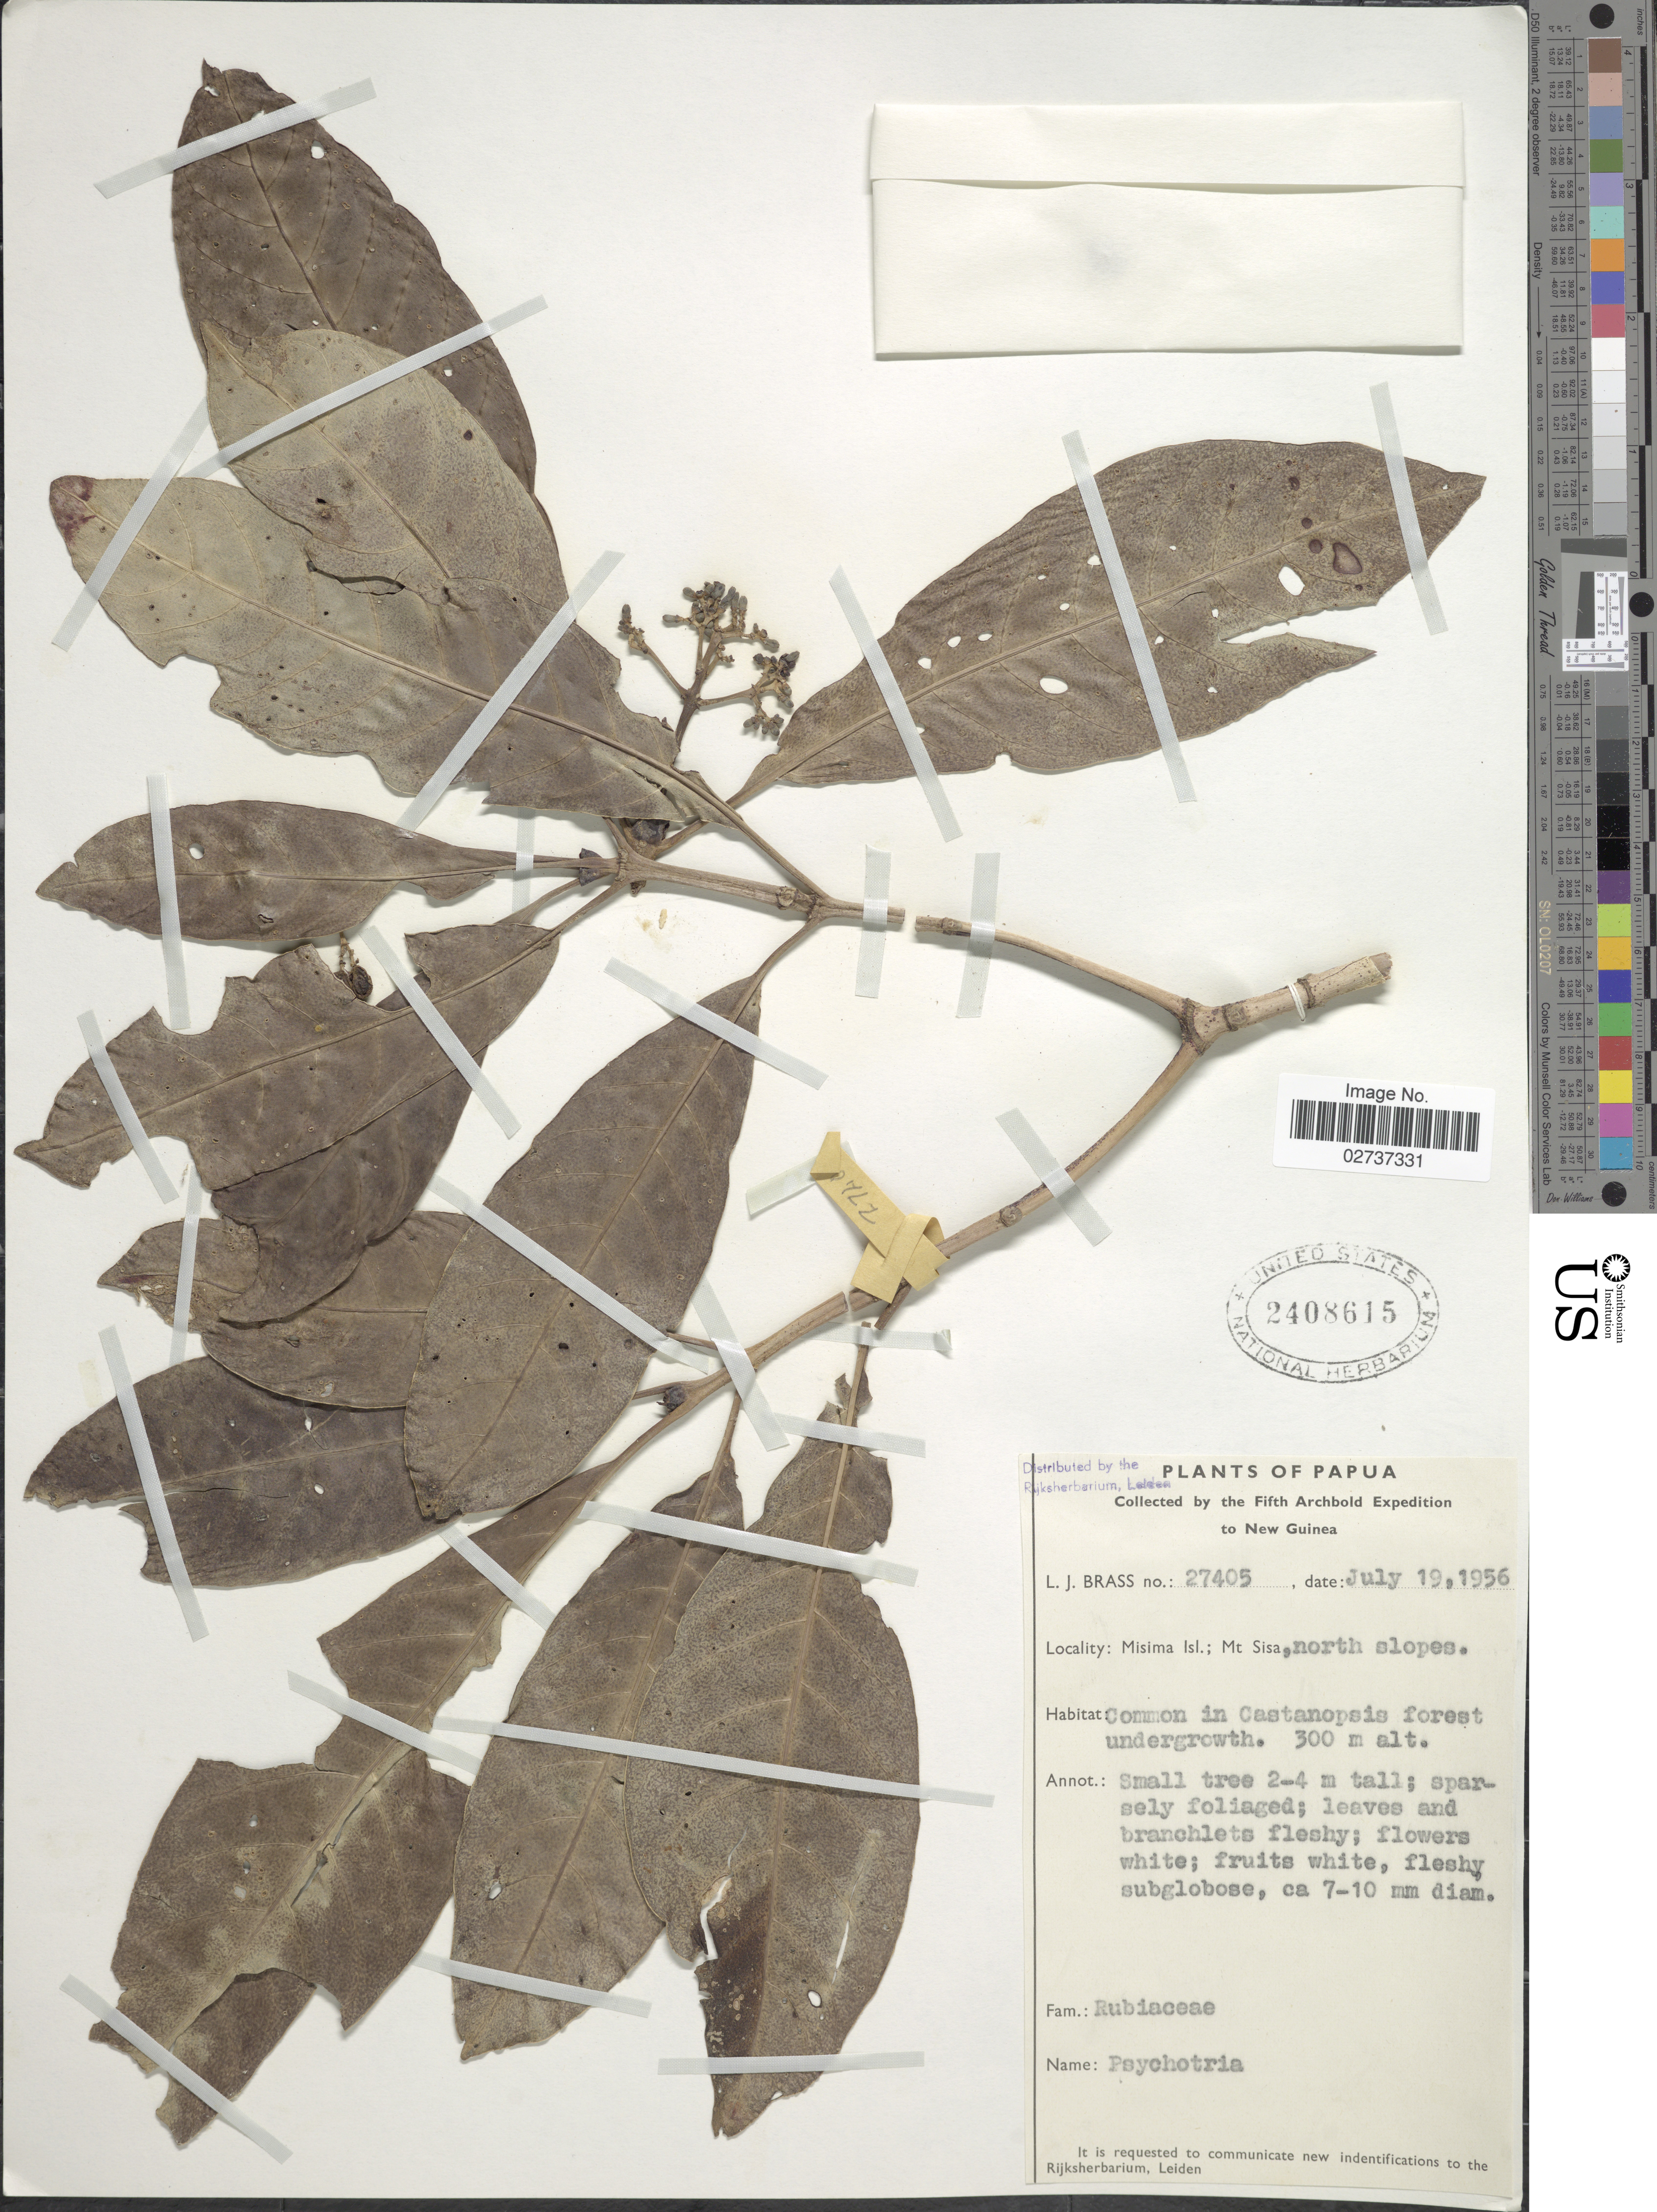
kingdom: Plantae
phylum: Tracheophyta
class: Magnoliopsida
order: Gentianales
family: Rubiaceae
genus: Psychotria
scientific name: Psychotria sp.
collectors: L. J. Brass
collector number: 27405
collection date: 1956-07-19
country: Papua New Guinea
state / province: Milne Bay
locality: Papua. Misima Isl., Mt Sisa, north slopes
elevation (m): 300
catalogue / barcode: US 2408615